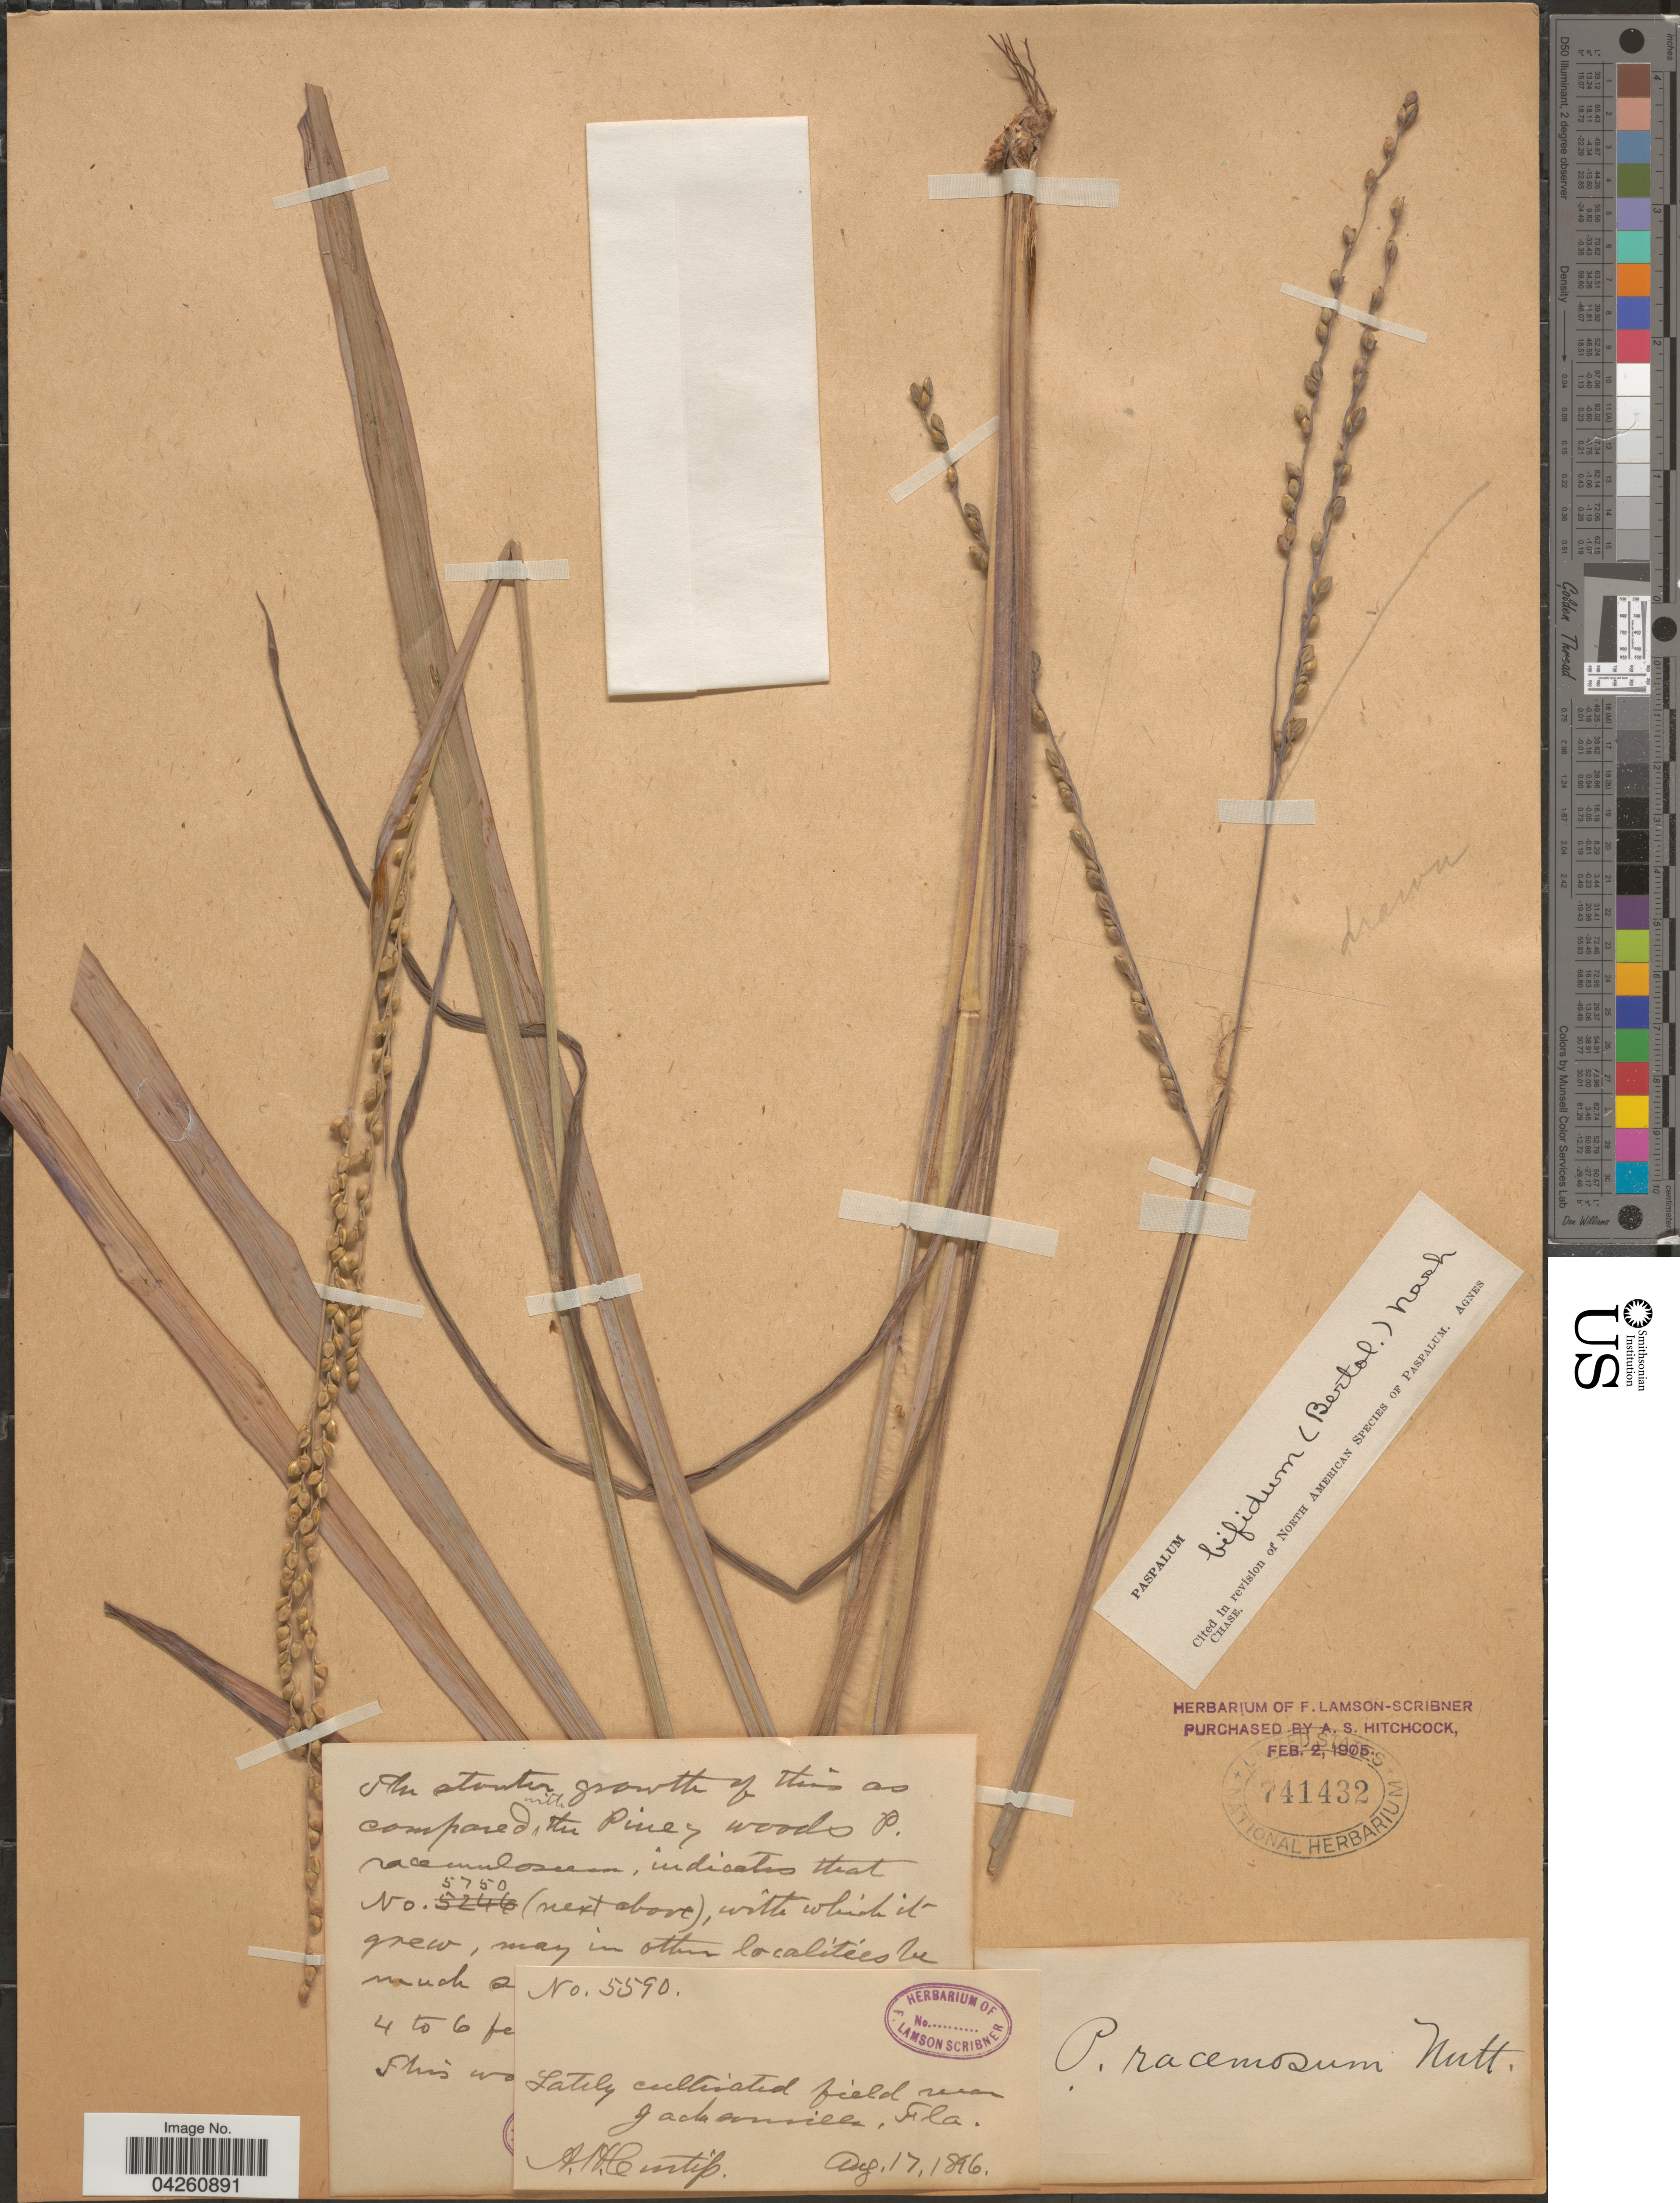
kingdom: Plantae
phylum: Tracheophyta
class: Liliopsida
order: Poales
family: Poaceae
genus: Paspalum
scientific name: Paspalum bifidum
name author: (Bertol.) Nash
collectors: A. H. Curtiss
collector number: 5590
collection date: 1846-08-17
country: United States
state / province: Florida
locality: Lately cultivated field near Jacksonville.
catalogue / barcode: US 741432